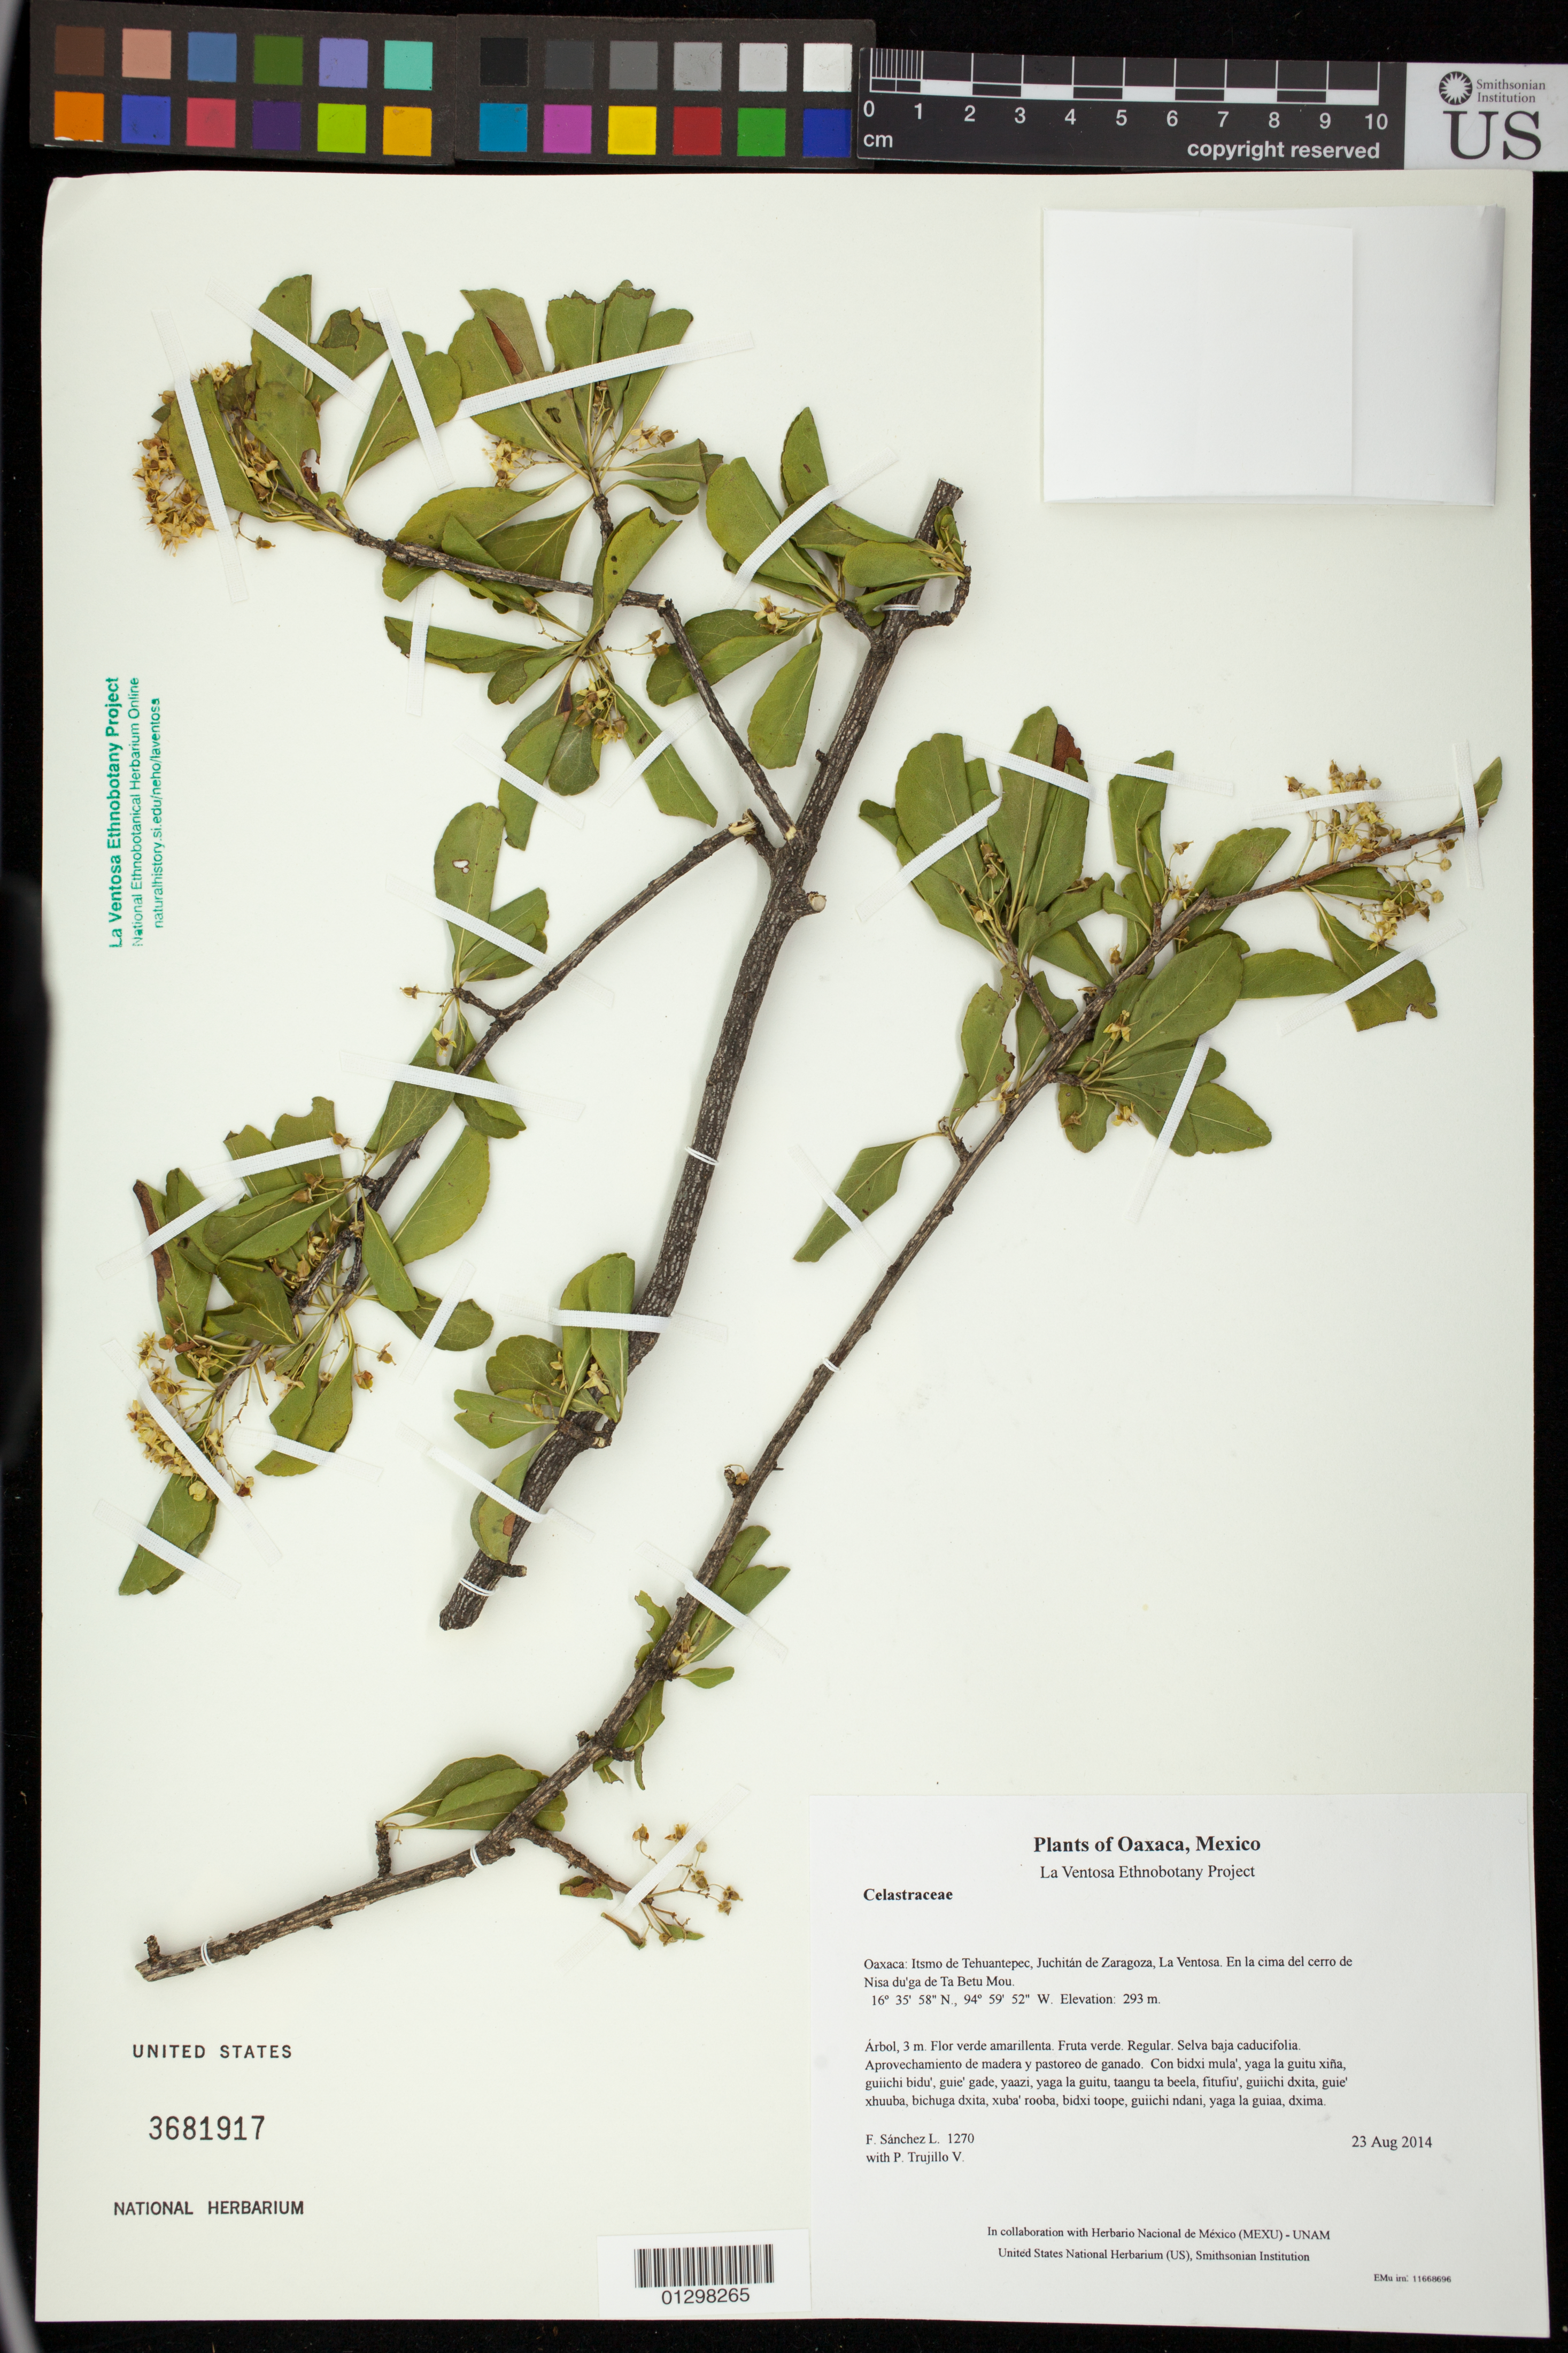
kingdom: Plantae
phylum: Tracheophyta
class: Magnoliopsida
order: Celastrales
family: Celastraceae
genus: Wimmeria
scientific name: Wimmeria confusa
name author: Hemsl.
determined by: Velasco G., Kenia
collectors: F. Sánchez L. & P. Trujillo V.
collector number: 1270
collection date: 2014-08-23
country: Mexico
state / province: Oaxaca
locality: Itsmo de Tehuantepec, Juchitán de Zaragoza, La Ventosa. En la cima del cerro de Nisa du'ga de Ta Betu Mou.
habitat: Selva baja caducifolia. Aprovechamiento de madera y pastoreo de ganado.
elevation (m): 293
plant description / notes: JEBOT, MEXU, SERO, US; Yaga. 3 m. Guie' naga' naguchi ga. Cuaananaxhi naga'. Nuu.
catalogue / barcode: US 3681917